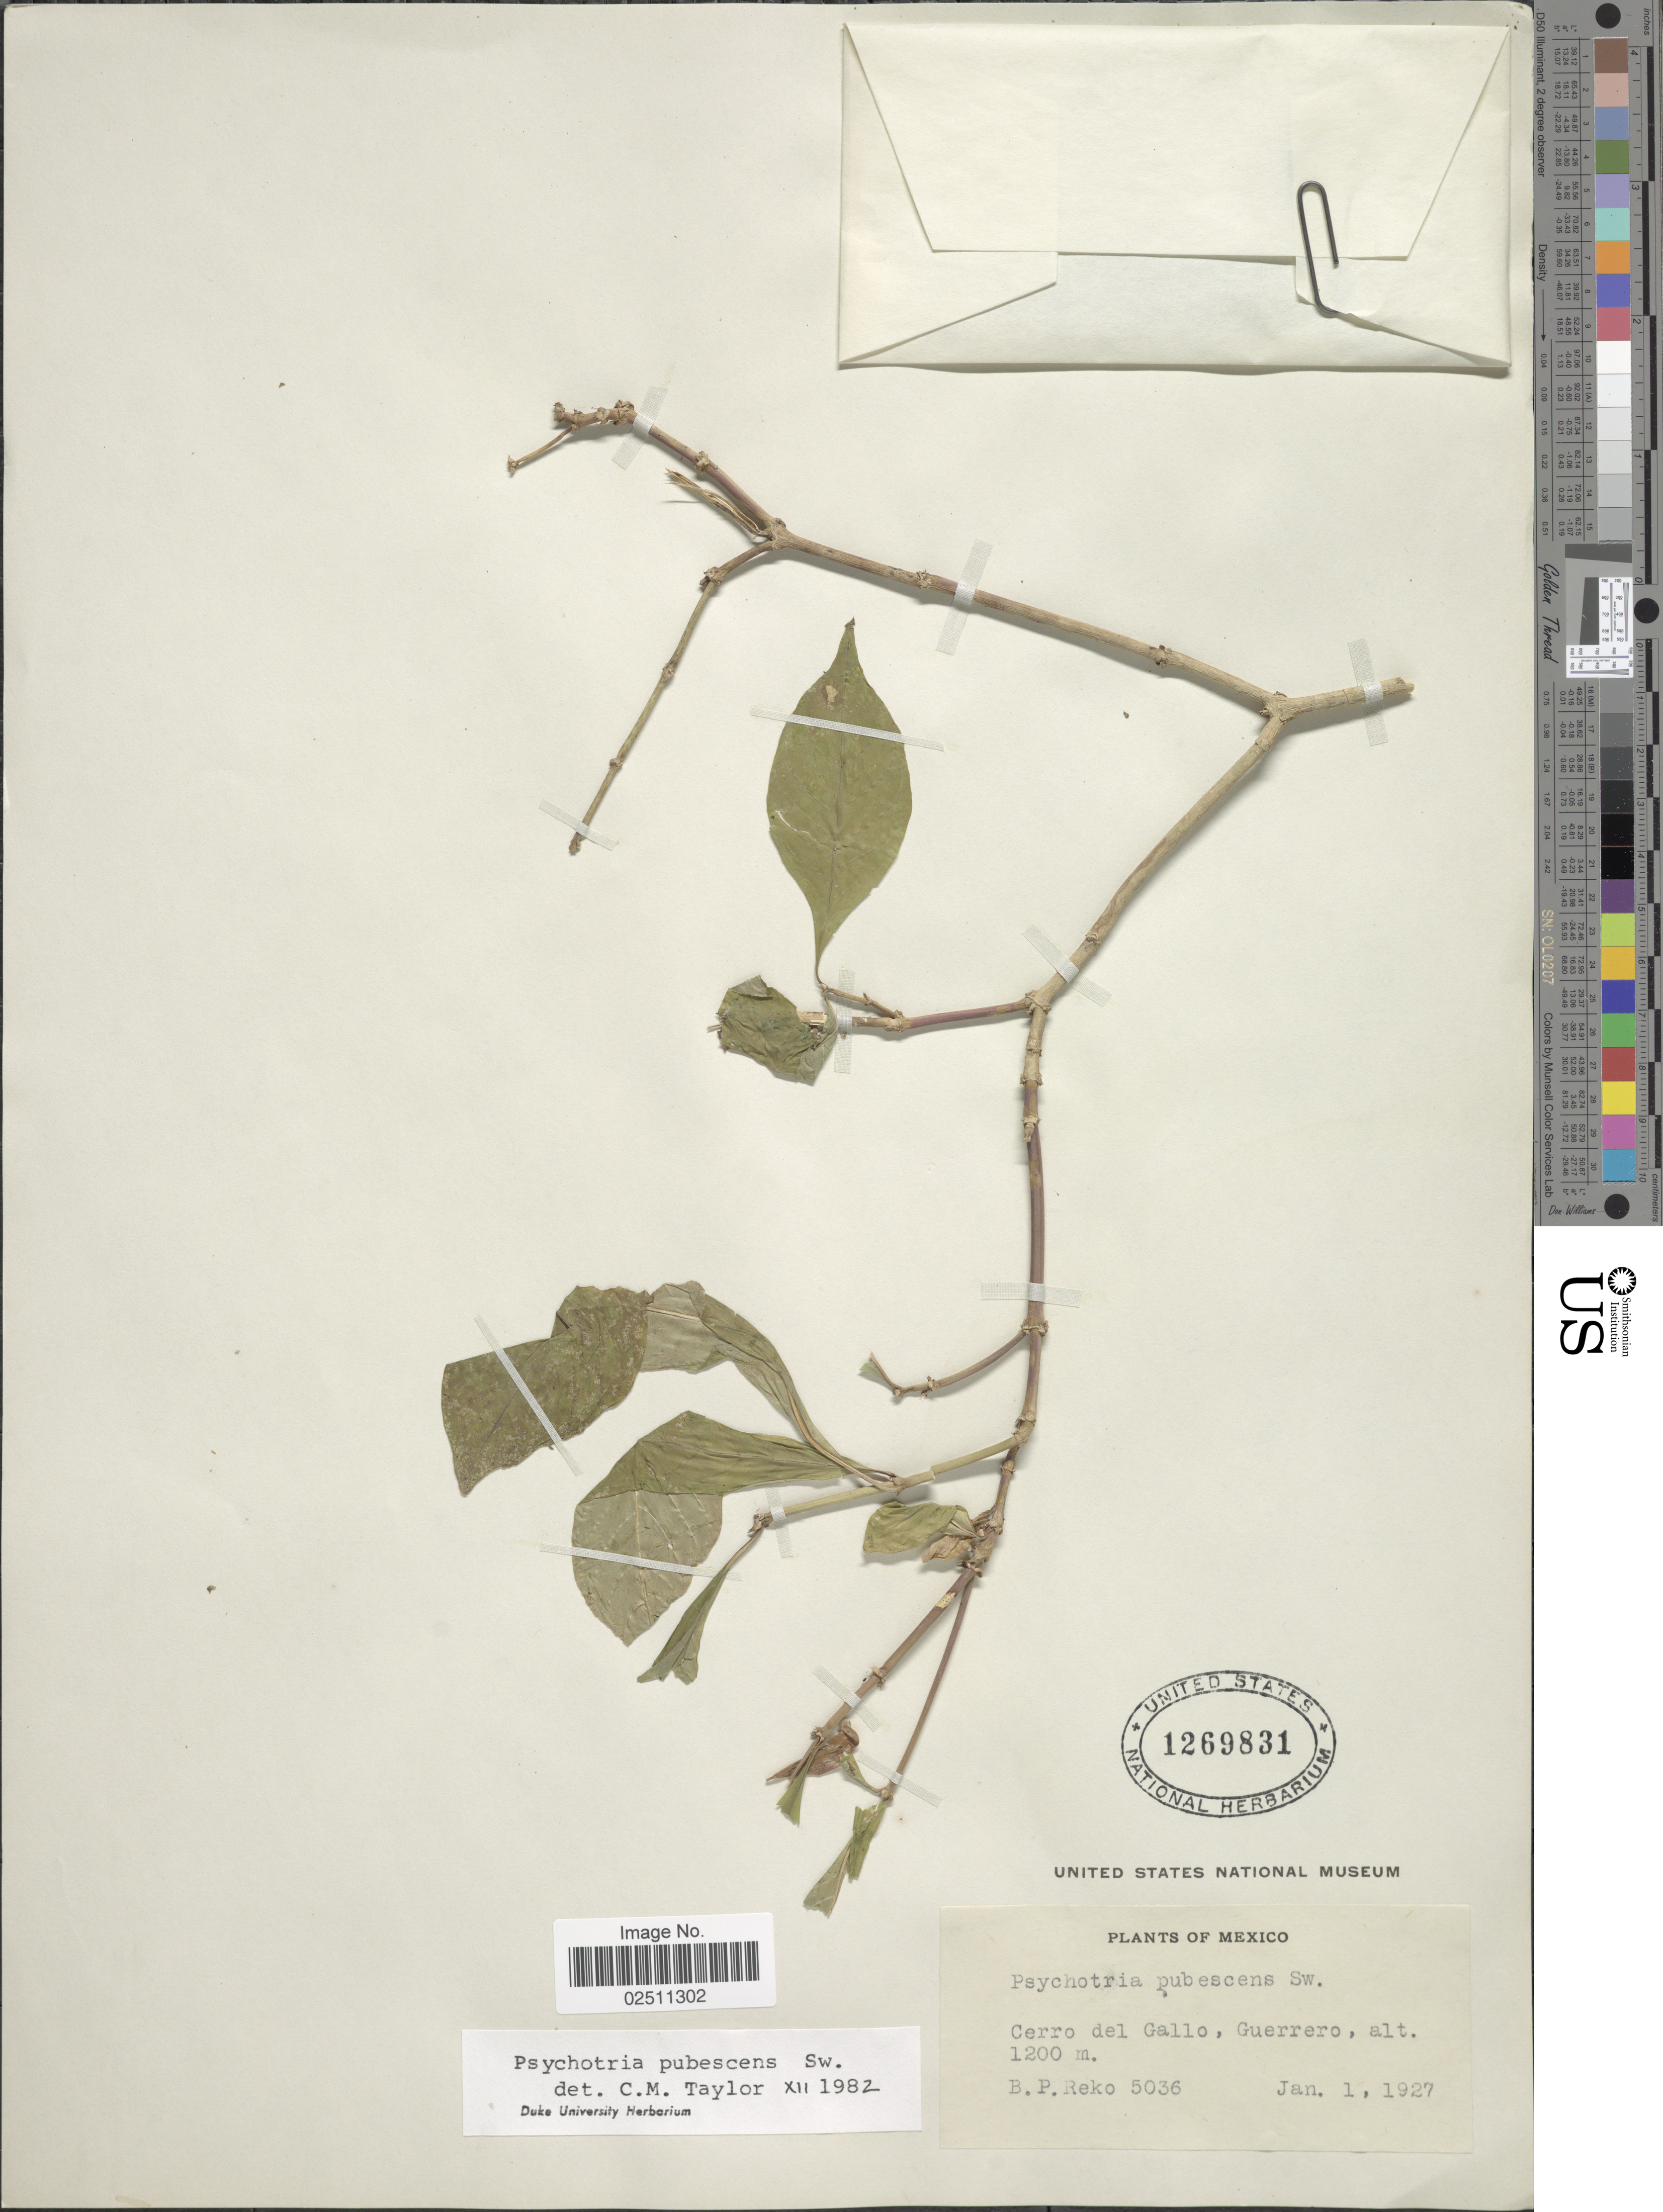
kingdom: Plantae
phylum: Tracheophyta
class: Magnoliopsida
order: Gentianales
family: Rubiaceae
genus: Psychotria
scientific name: Psychotria pubescens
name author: Sw.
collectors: B. P. Reko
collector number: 5036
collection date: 1927-01-01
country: Mexico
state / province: Guerrero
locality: Cerro del Gallo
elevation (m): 1200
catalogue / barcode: US 1269831